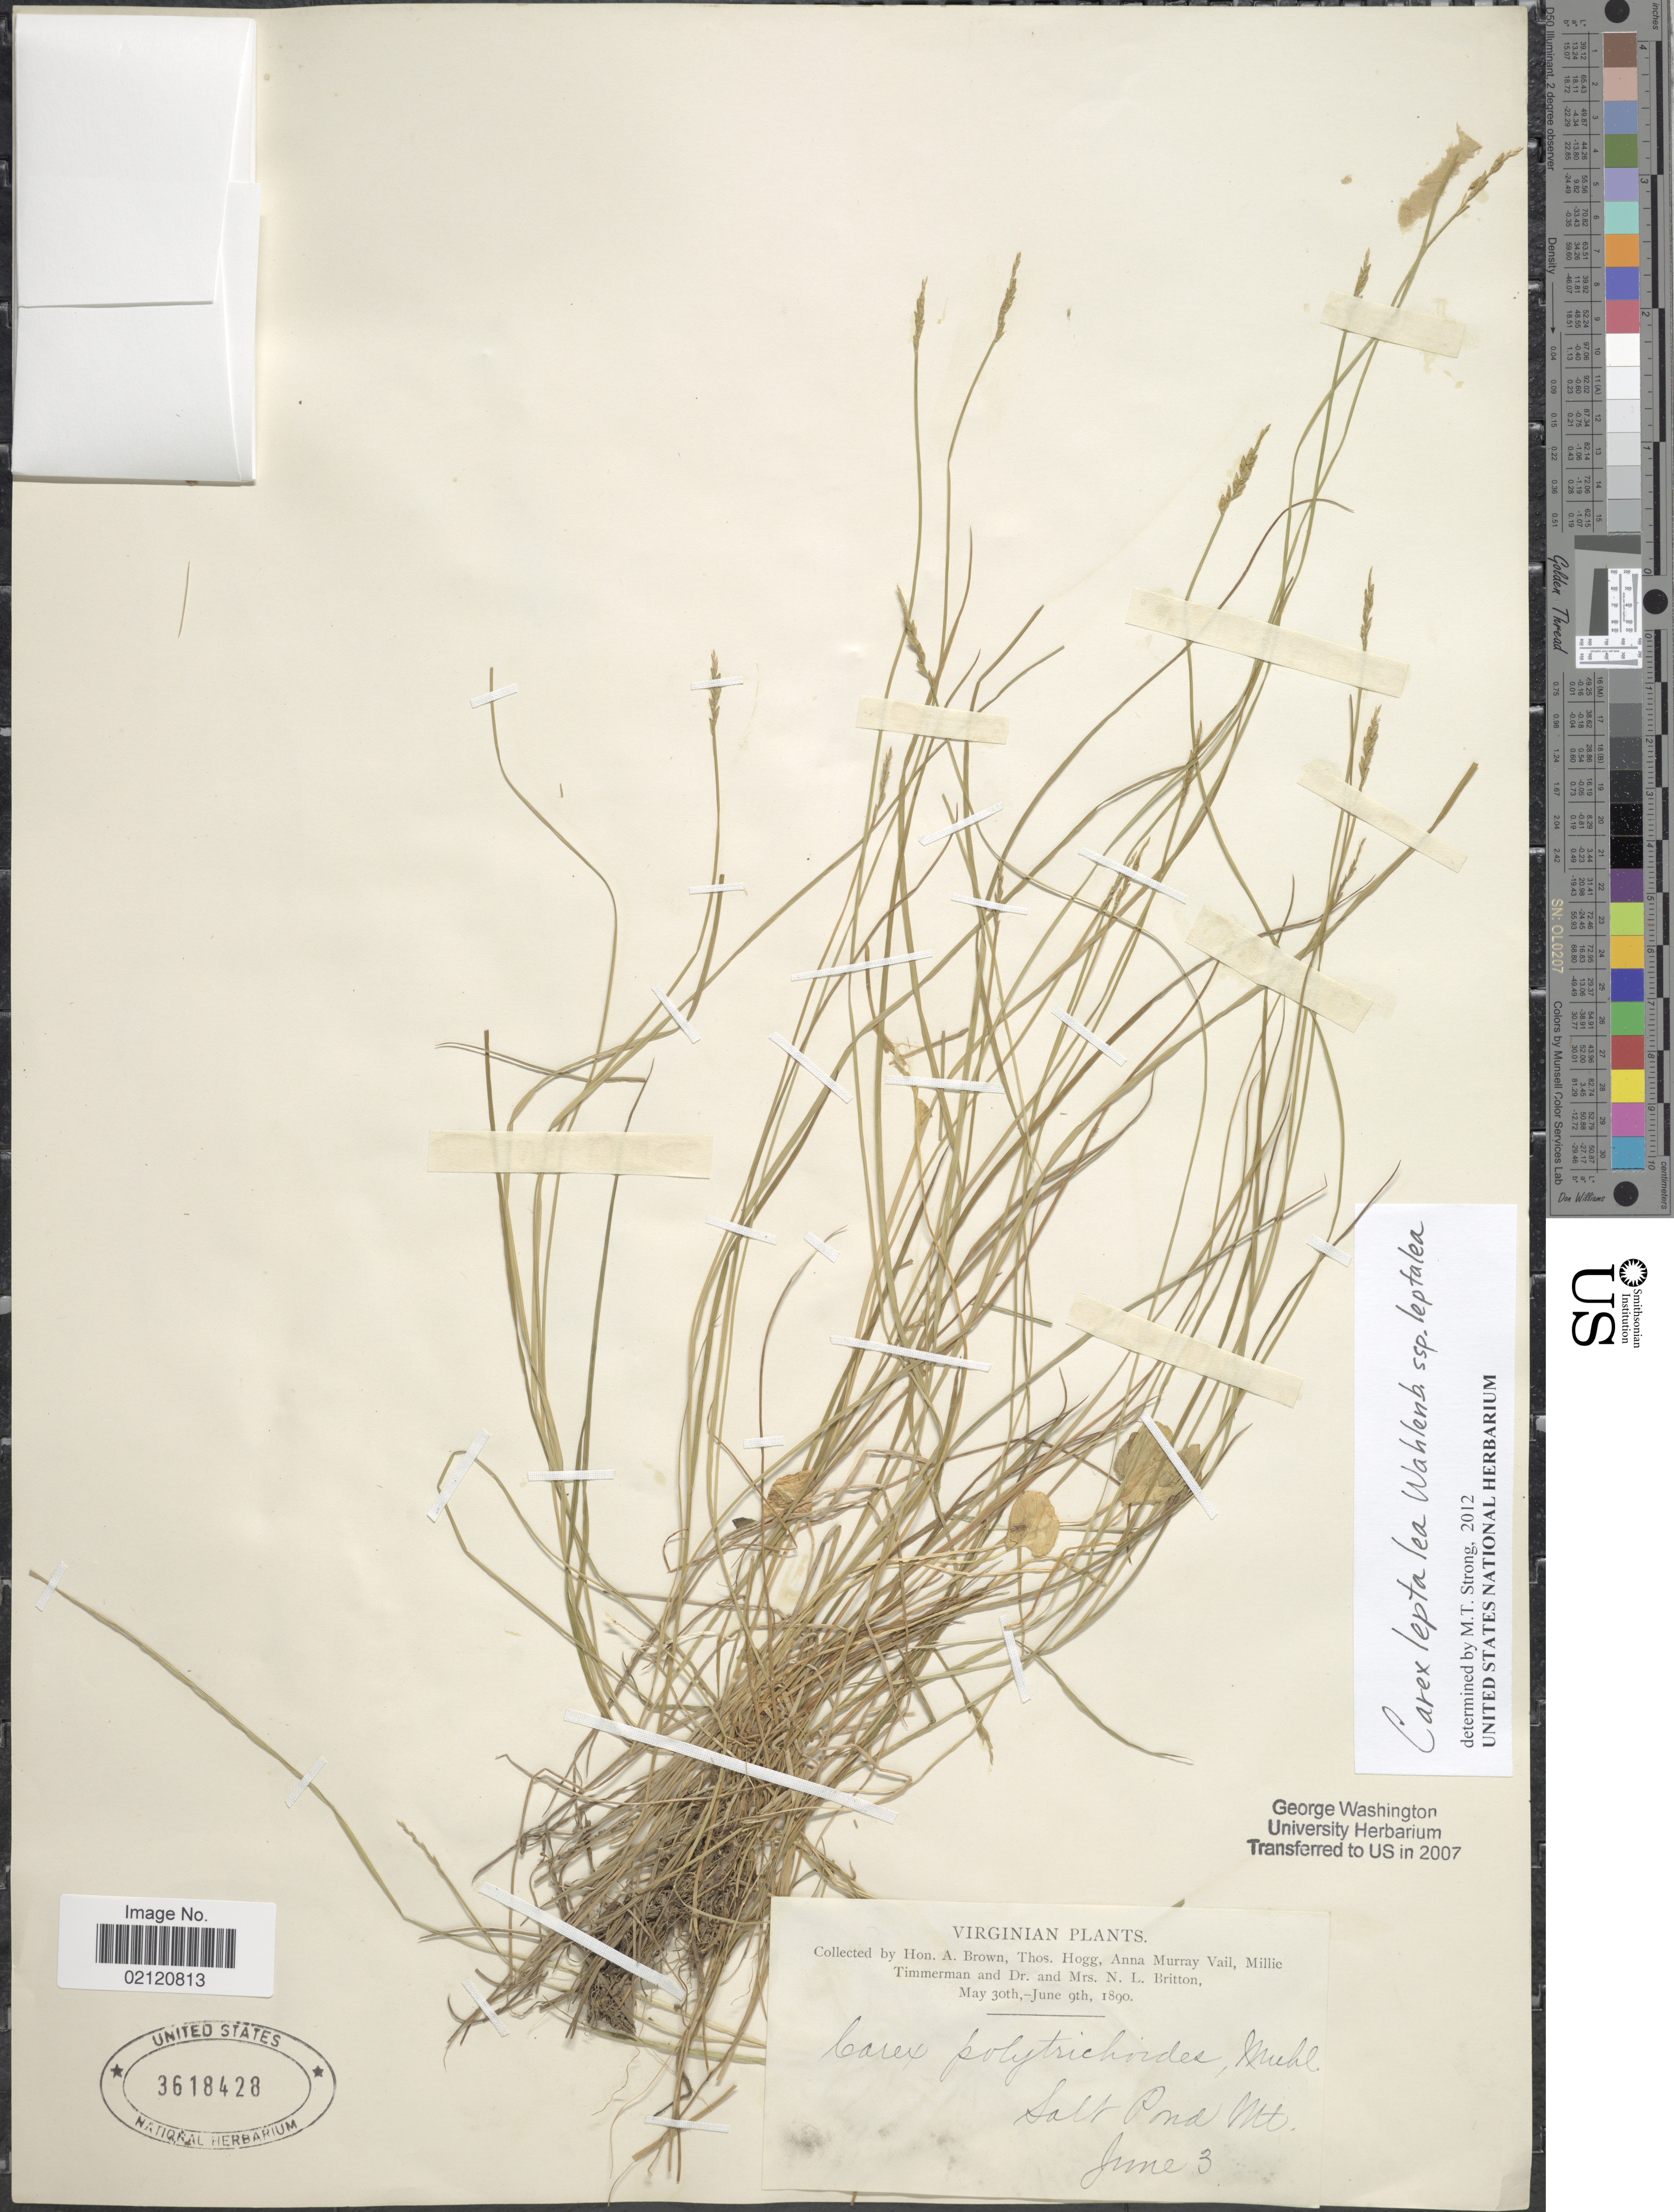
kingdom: Plantae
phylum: Tracheophyta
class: Liliopsida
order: Poales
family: Cyperaceae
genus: Carex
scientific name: Carex leptalea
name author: Wahlenb.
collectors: H. A. Brown, T. Hogg, A. Vail & M. Timmerman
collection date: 1890-06-03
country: United States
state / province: Virginia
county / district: Giles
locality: Salt Pond Mt.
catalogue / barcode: US 3618428